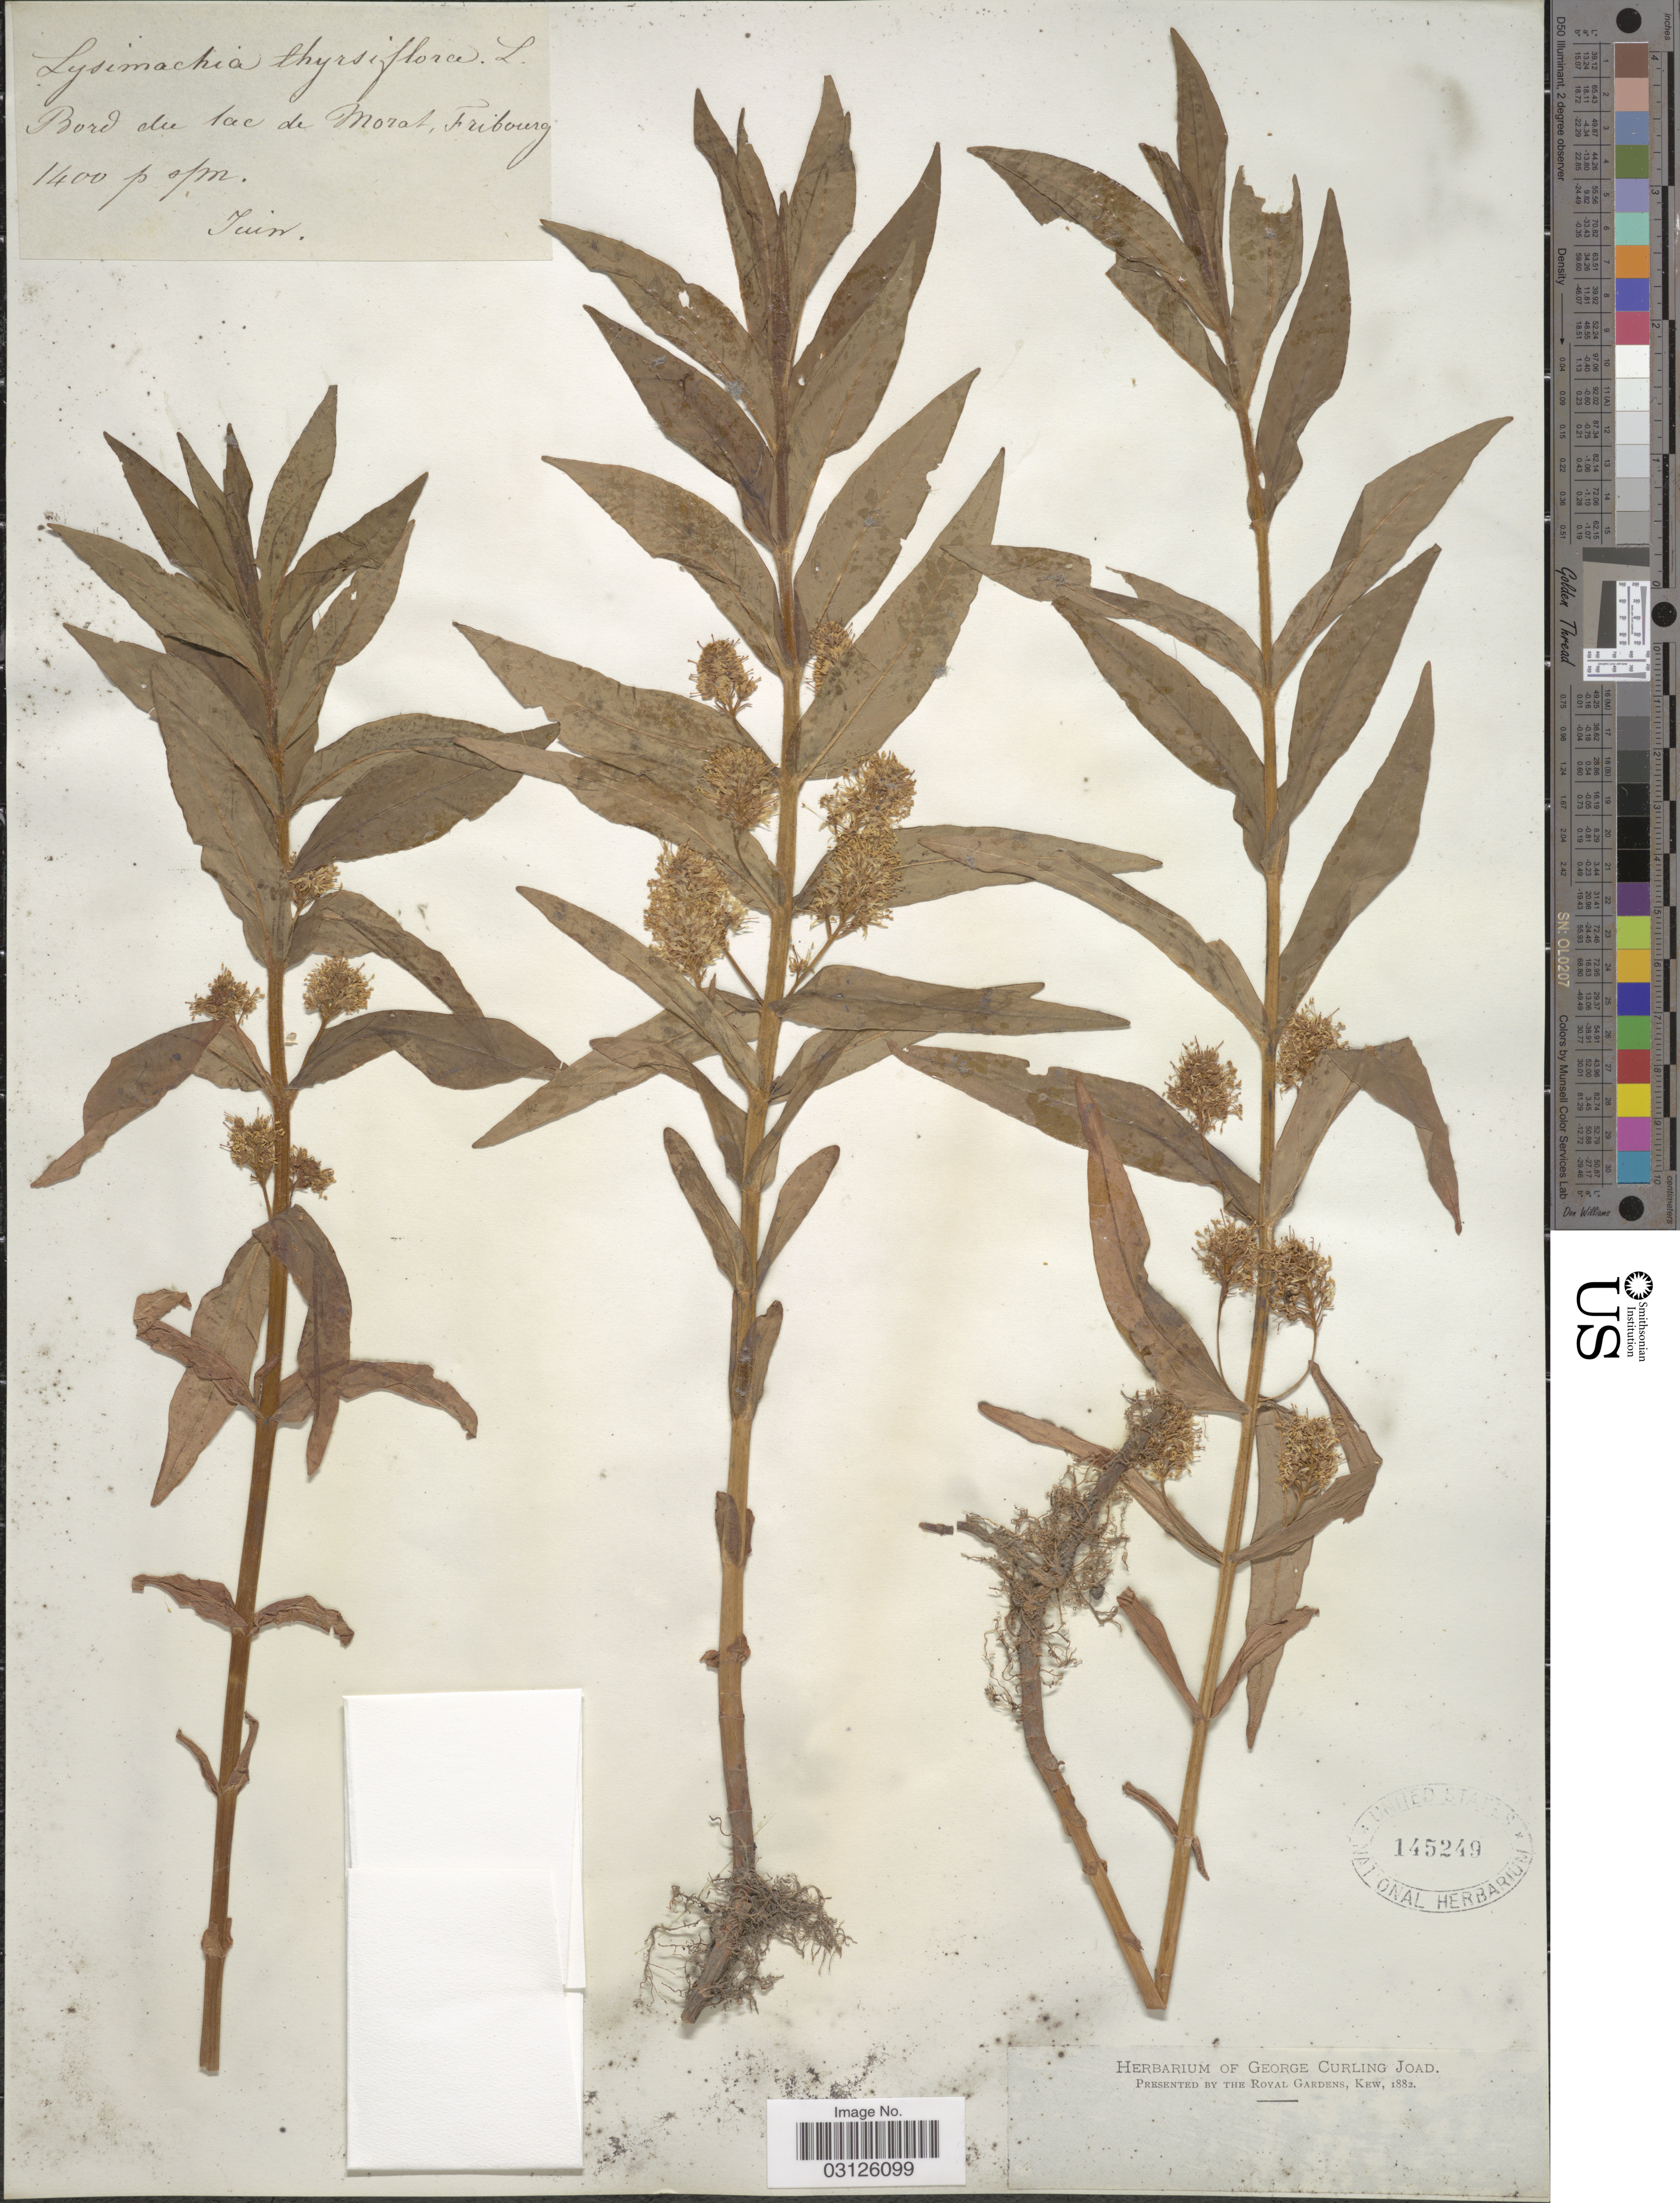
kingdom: Plantae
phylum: Tracheophyta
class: Magnoliopsida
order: Ericales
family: Primulaceae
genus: Lysimachia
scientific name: Lysimachia thyrsiflora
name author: L.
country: Switzerland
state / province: Fribourg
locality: Bord du lac de Morat.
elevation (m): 1400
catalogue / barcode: US 145249